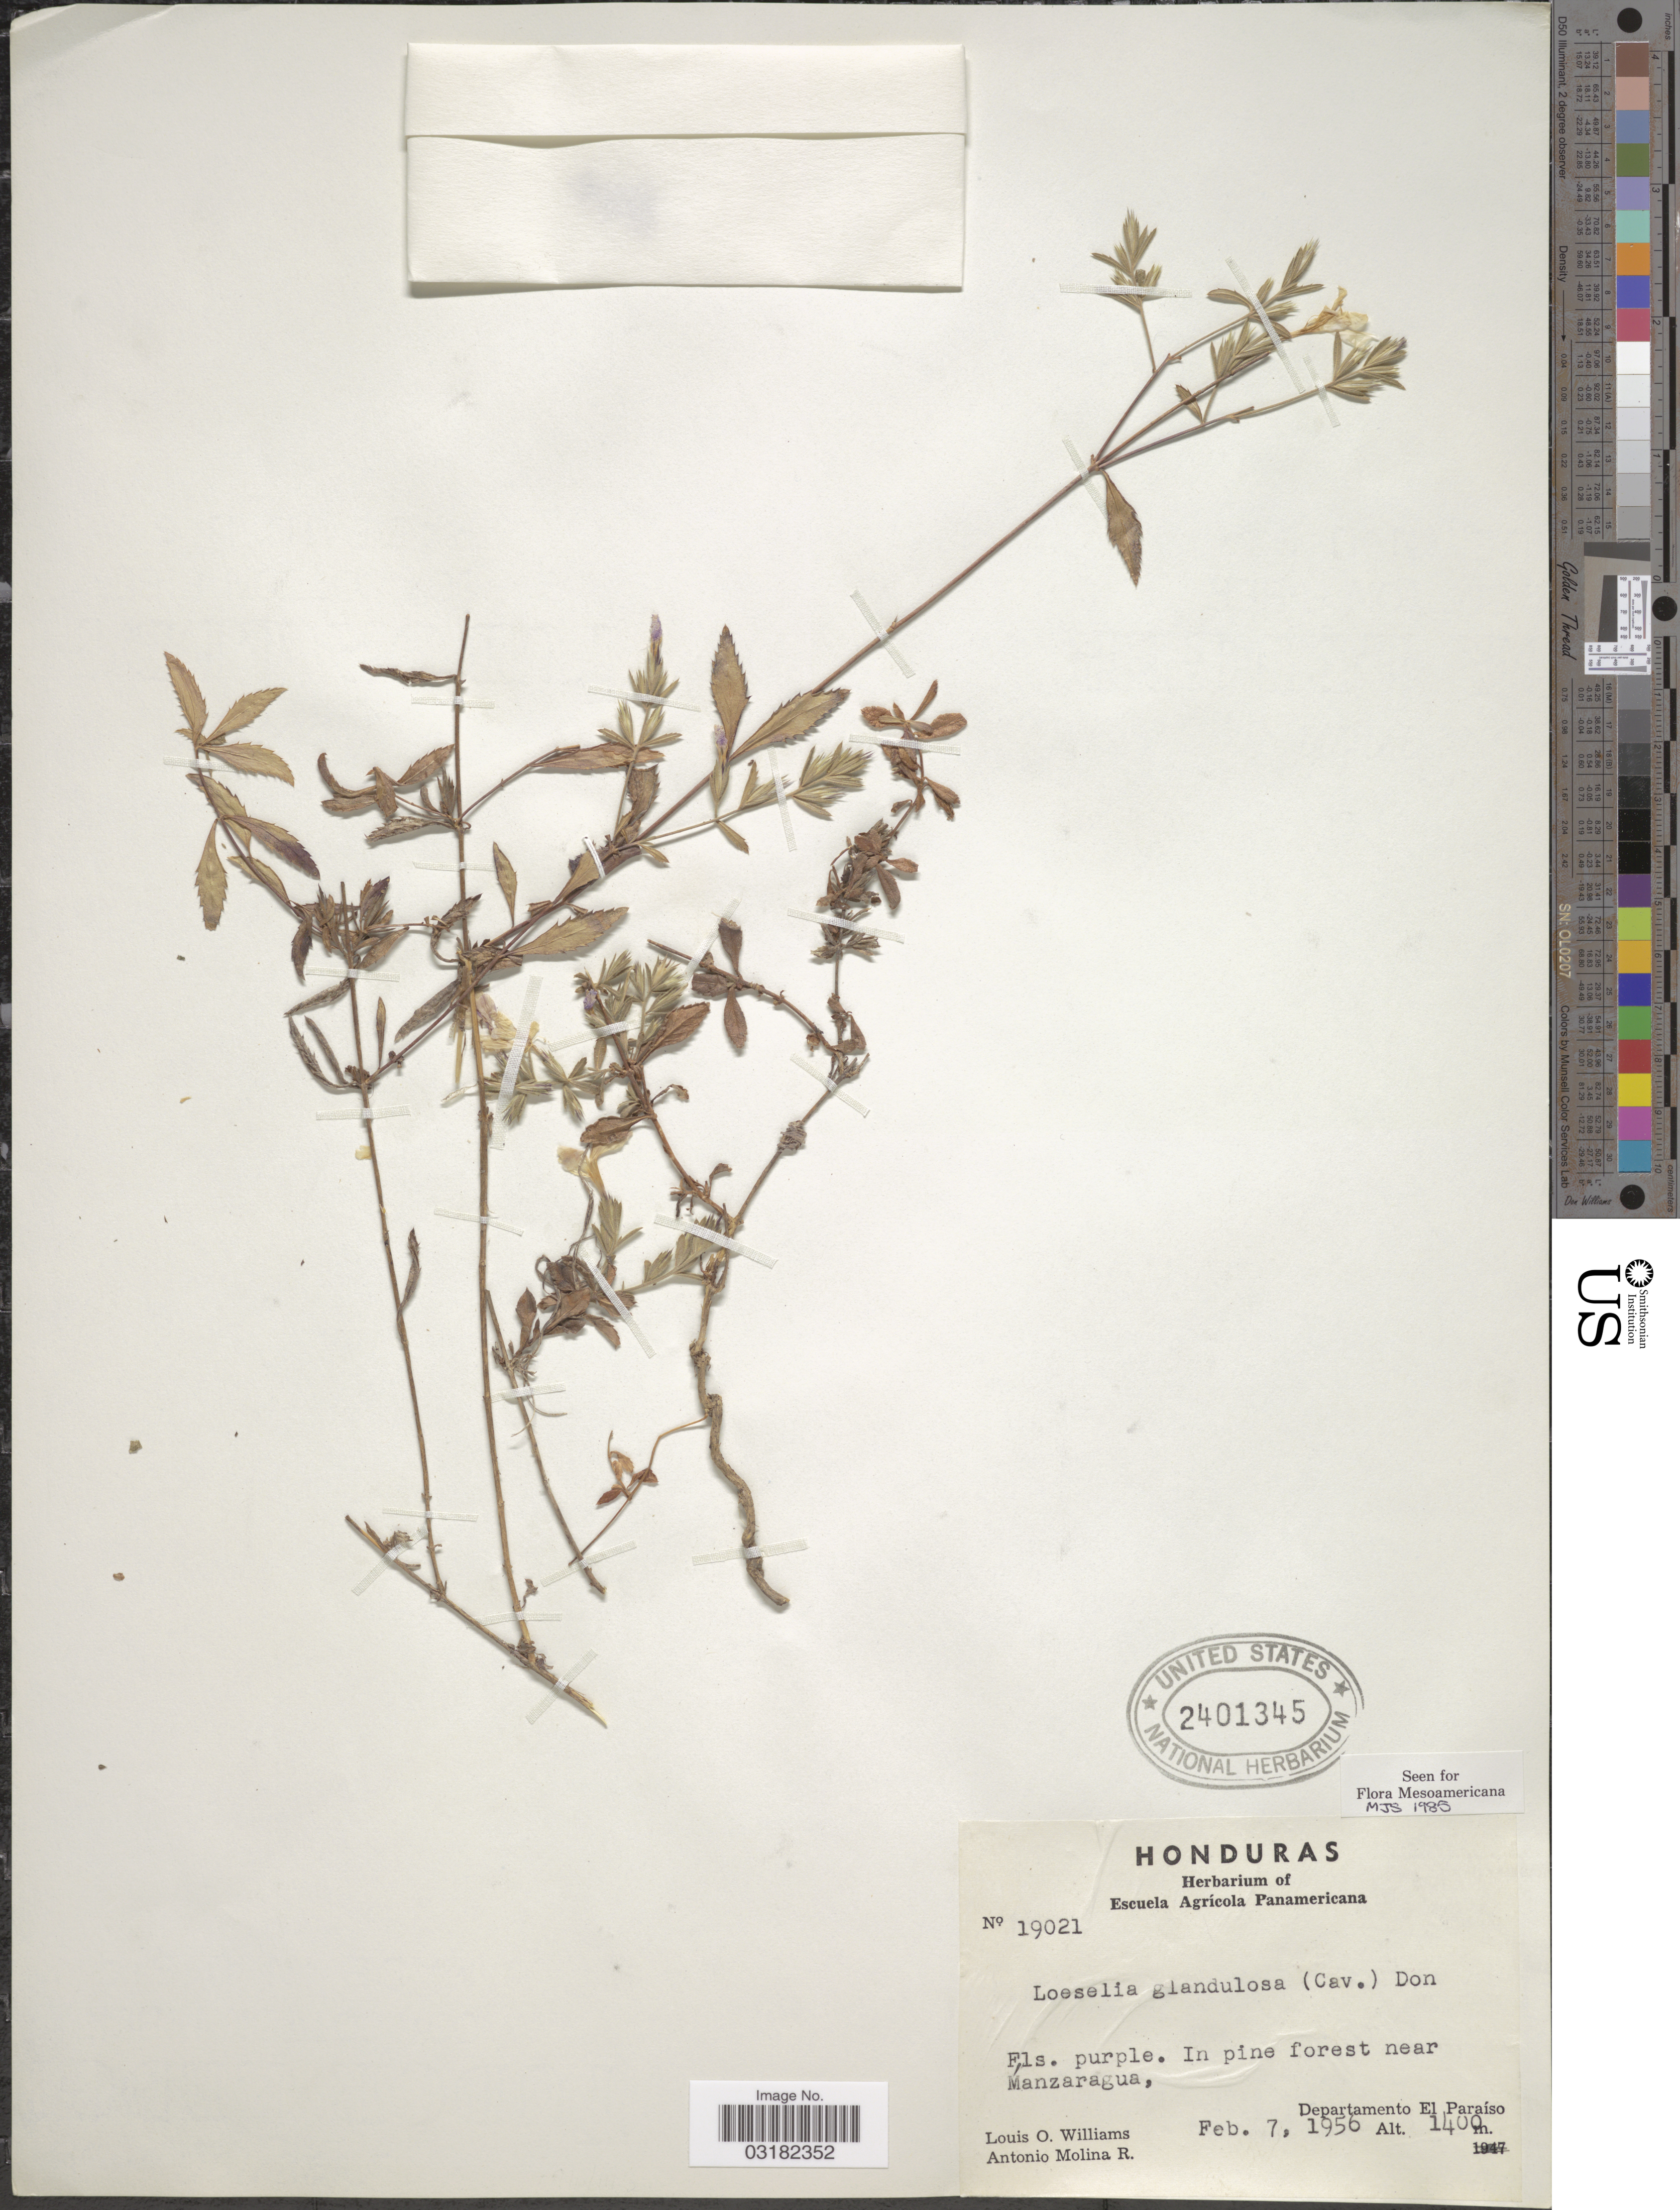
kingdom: Plantae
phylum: Tracheophyta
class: Magnoliopsida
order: Ericales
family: Polemoniaceae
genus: Loeselia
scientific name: Loeselia glandulosa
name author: (Cav.) G. Don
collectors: L. O. Williams & A. Molina R.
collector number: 19021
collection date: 1956-02-07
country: Honduras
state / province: El Paraíso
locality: In pine forest near Manzaragua, Departamento El Paraíso.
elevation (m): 1400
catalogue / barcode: US 2401345